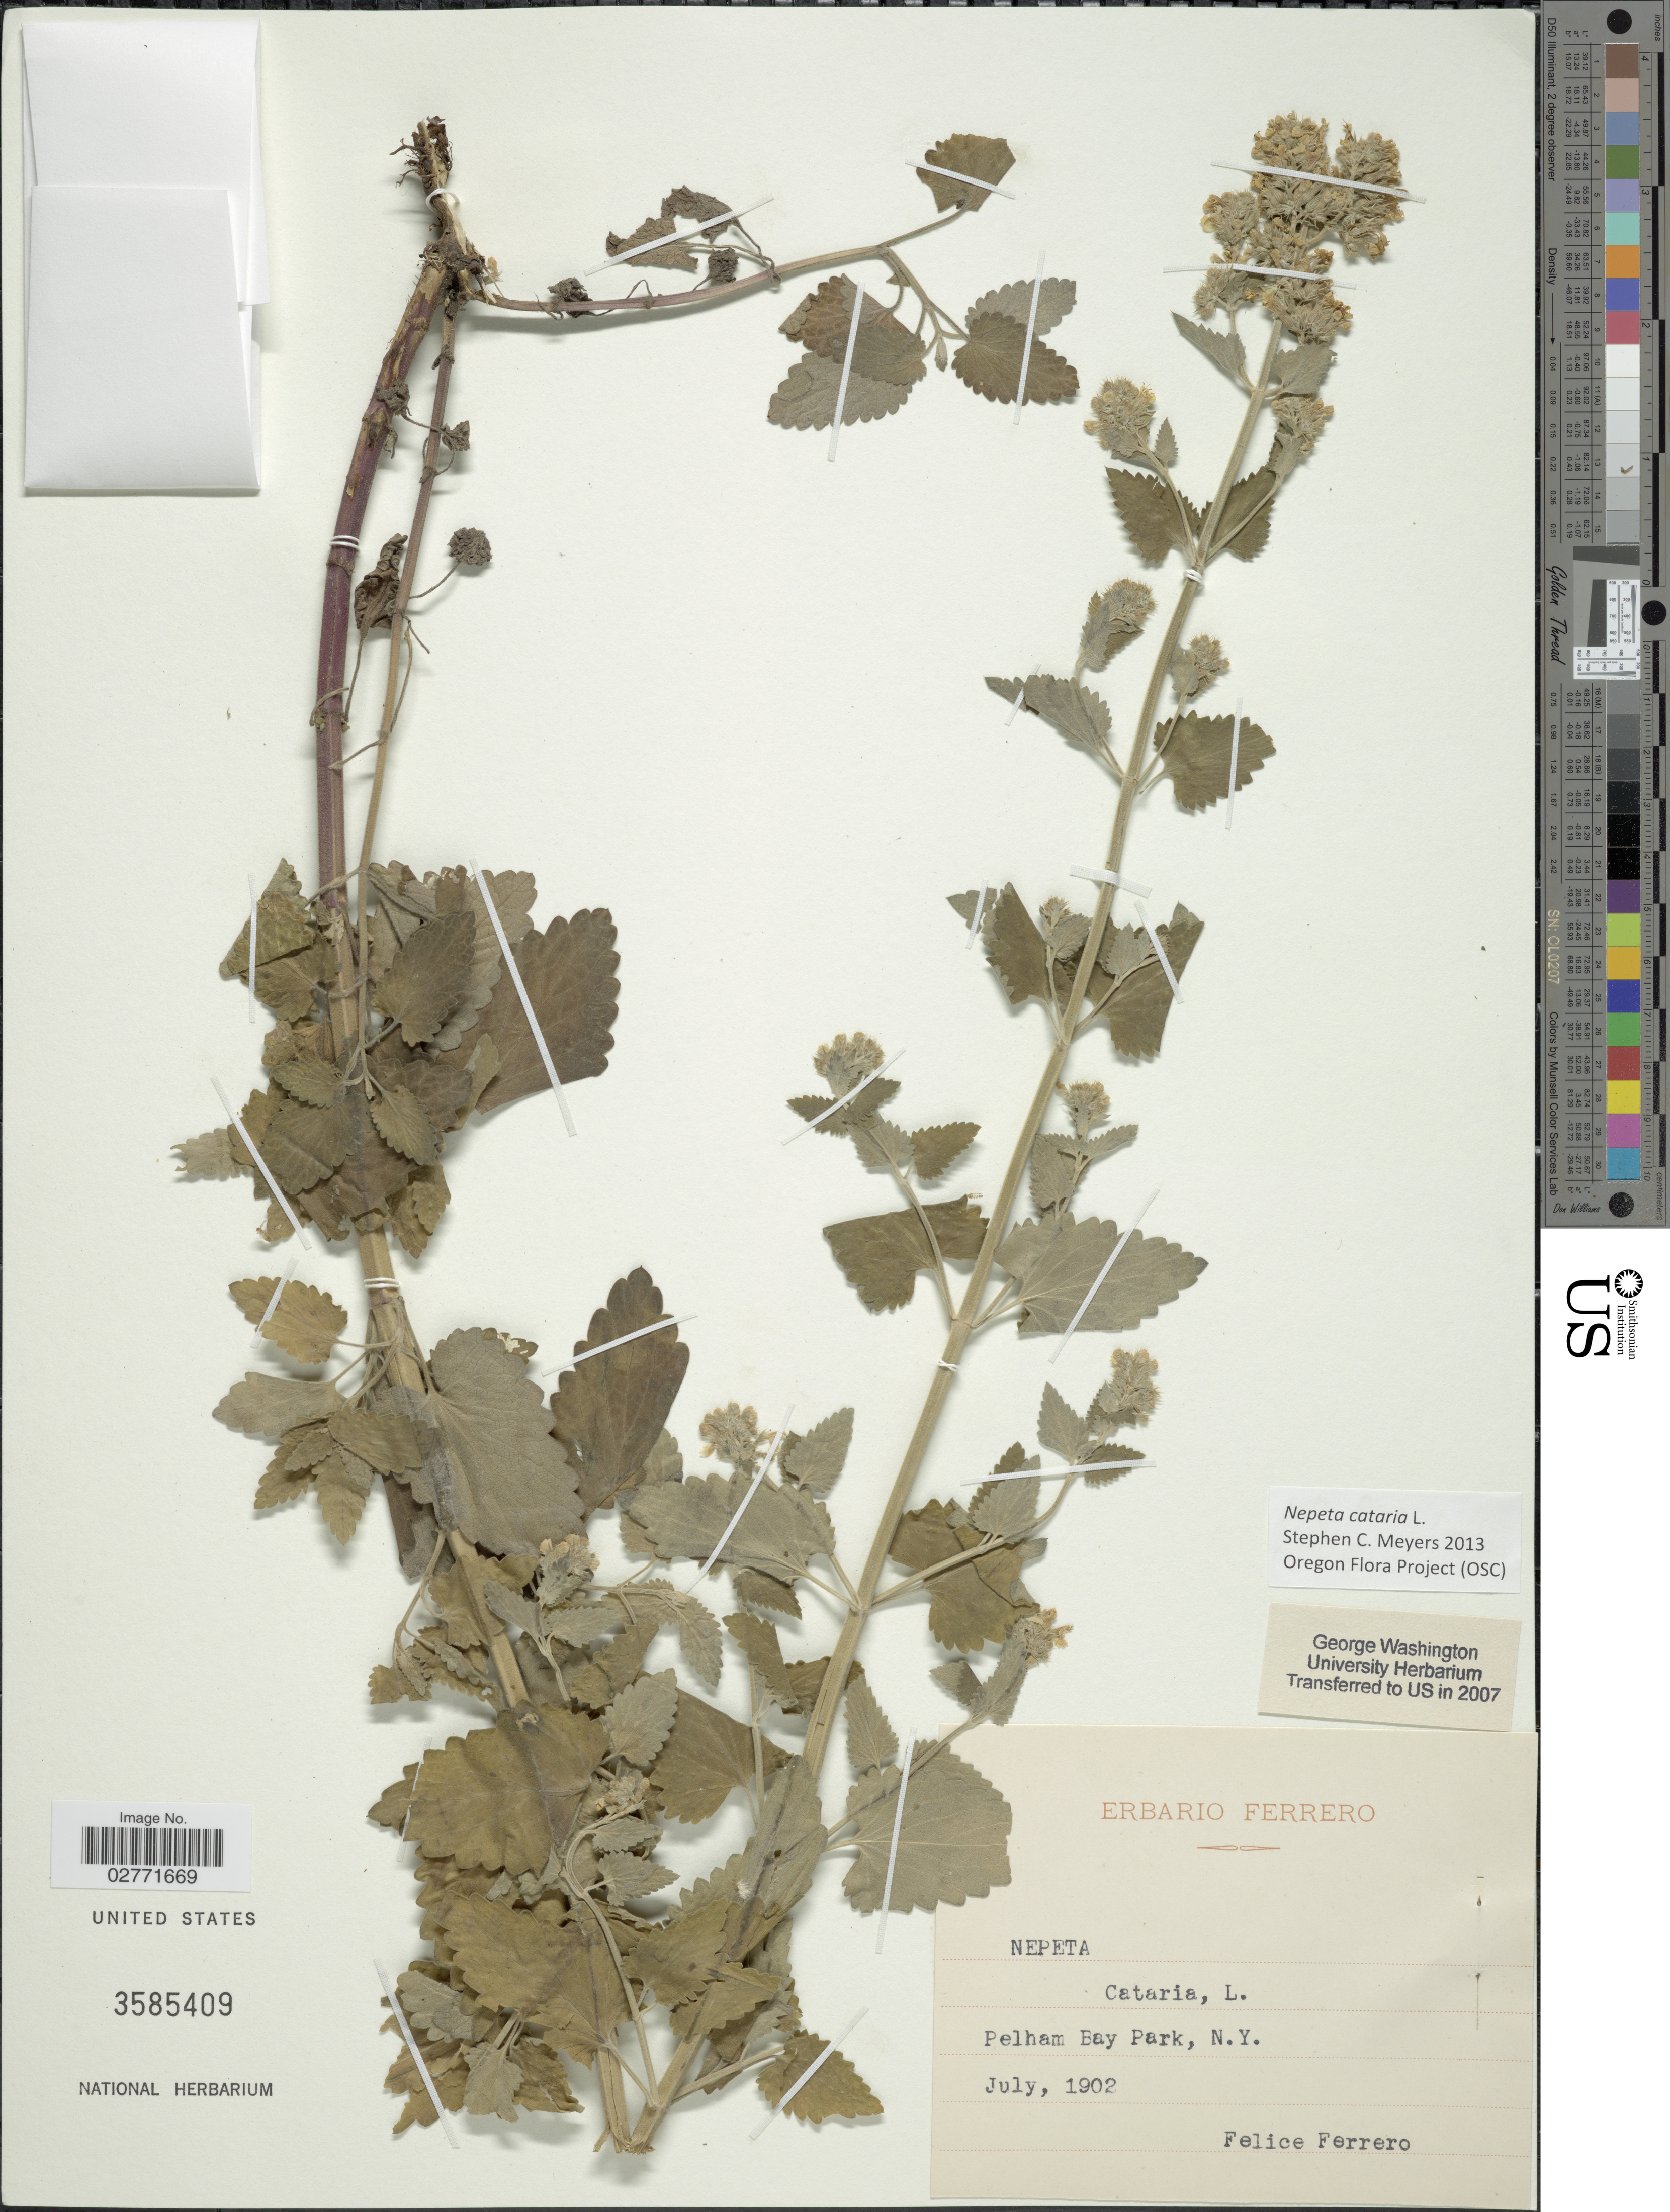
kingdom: Plantae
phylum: Tracheophyta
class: Magnoliopsida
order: Lamiales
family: Lamiaceae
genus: Nepeta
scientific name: Nepeta cataria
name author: L.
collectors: F. Ferrero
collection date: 1902-07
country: United States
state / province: New York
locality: Pelham Bay Park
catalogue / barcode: US 3585409